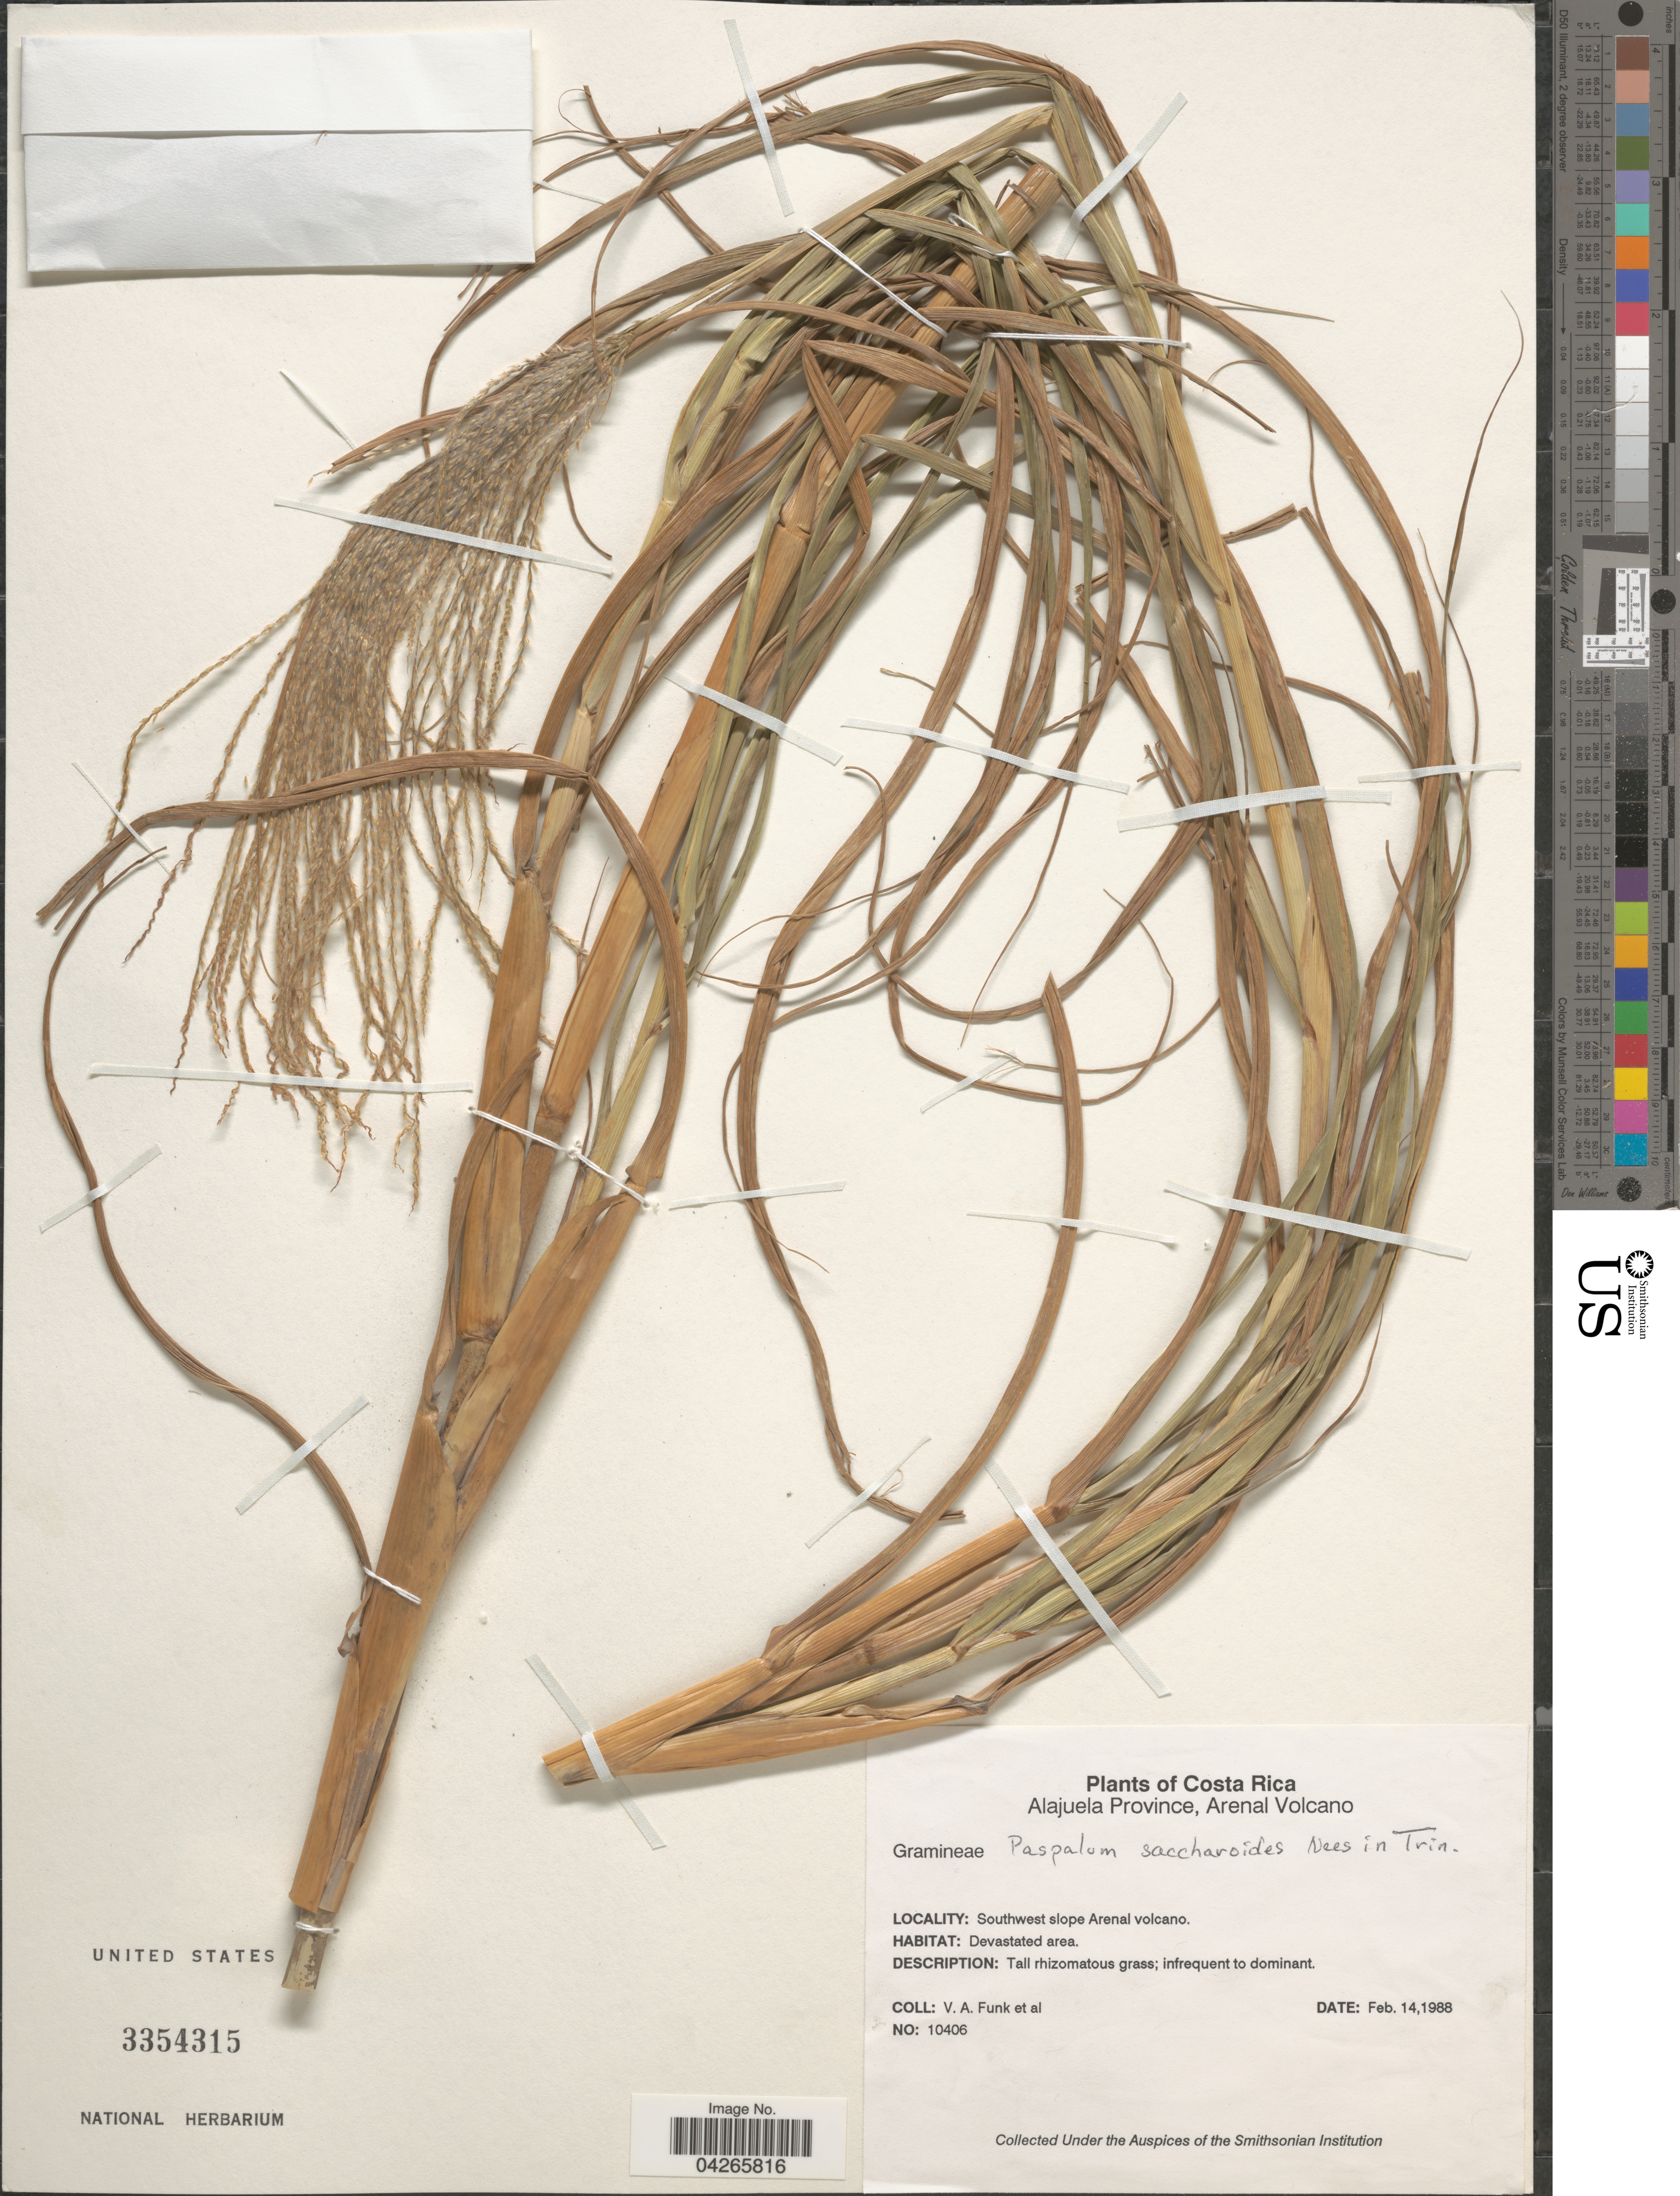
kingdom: Plantae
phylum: Tracheophyta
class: Liliopsida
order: Poales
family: Poaceae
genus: Paspalum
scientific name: Paspalum saccharoides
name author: Nees ex Trin.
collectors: V. Funk & et al.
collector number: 10406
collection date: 1988-02-14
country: Costa Rica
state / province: Alajuela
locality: Arenal Volcano. Southwest slope Arenal volcano.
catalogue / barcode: US 3354315